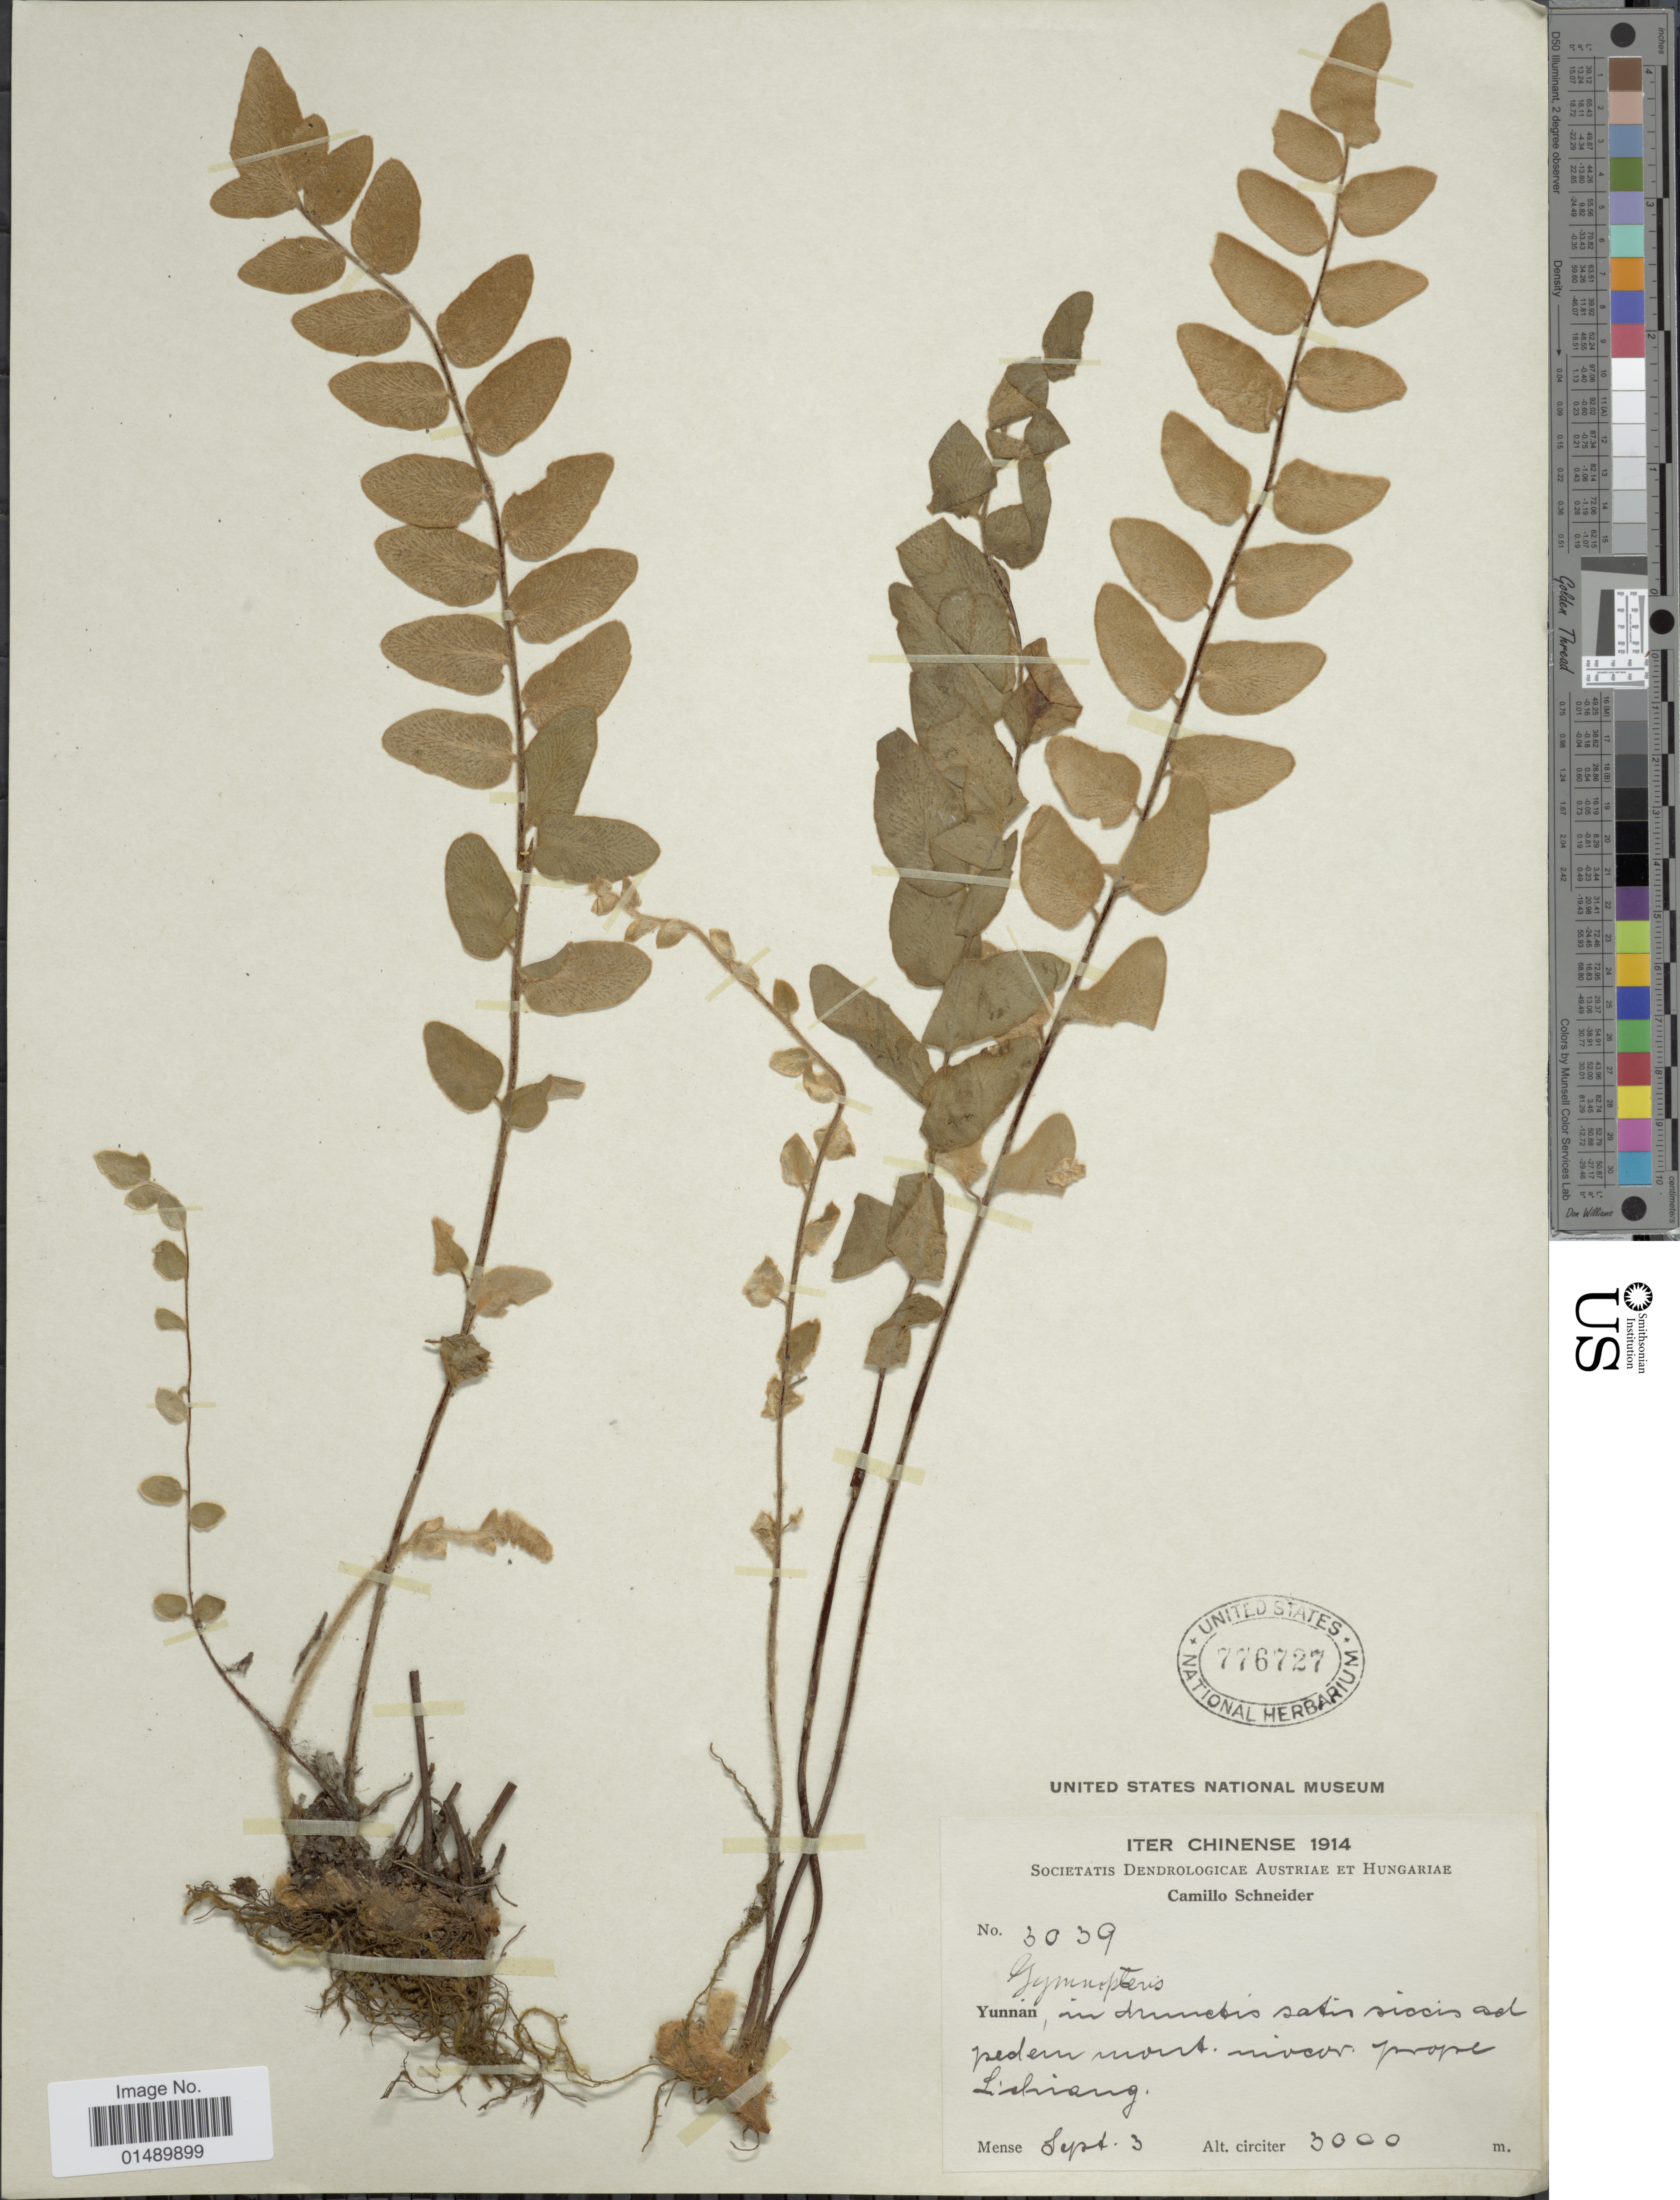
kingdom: Plantae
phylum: Tracheophyta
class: Polypodiopsida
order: Polypodiales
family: Pteridaceae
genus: Paragymnopteris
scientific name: Paragymnopteris vestita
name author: (Wall. ex C. Presl) K.H. Shing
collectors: C. K. Schneider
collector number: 3039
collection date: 1914-09-03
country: China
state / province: Yunnan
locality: Yunnan: near prope L'ishieng. [interpreted]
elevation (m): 3000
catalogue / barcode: US 776727